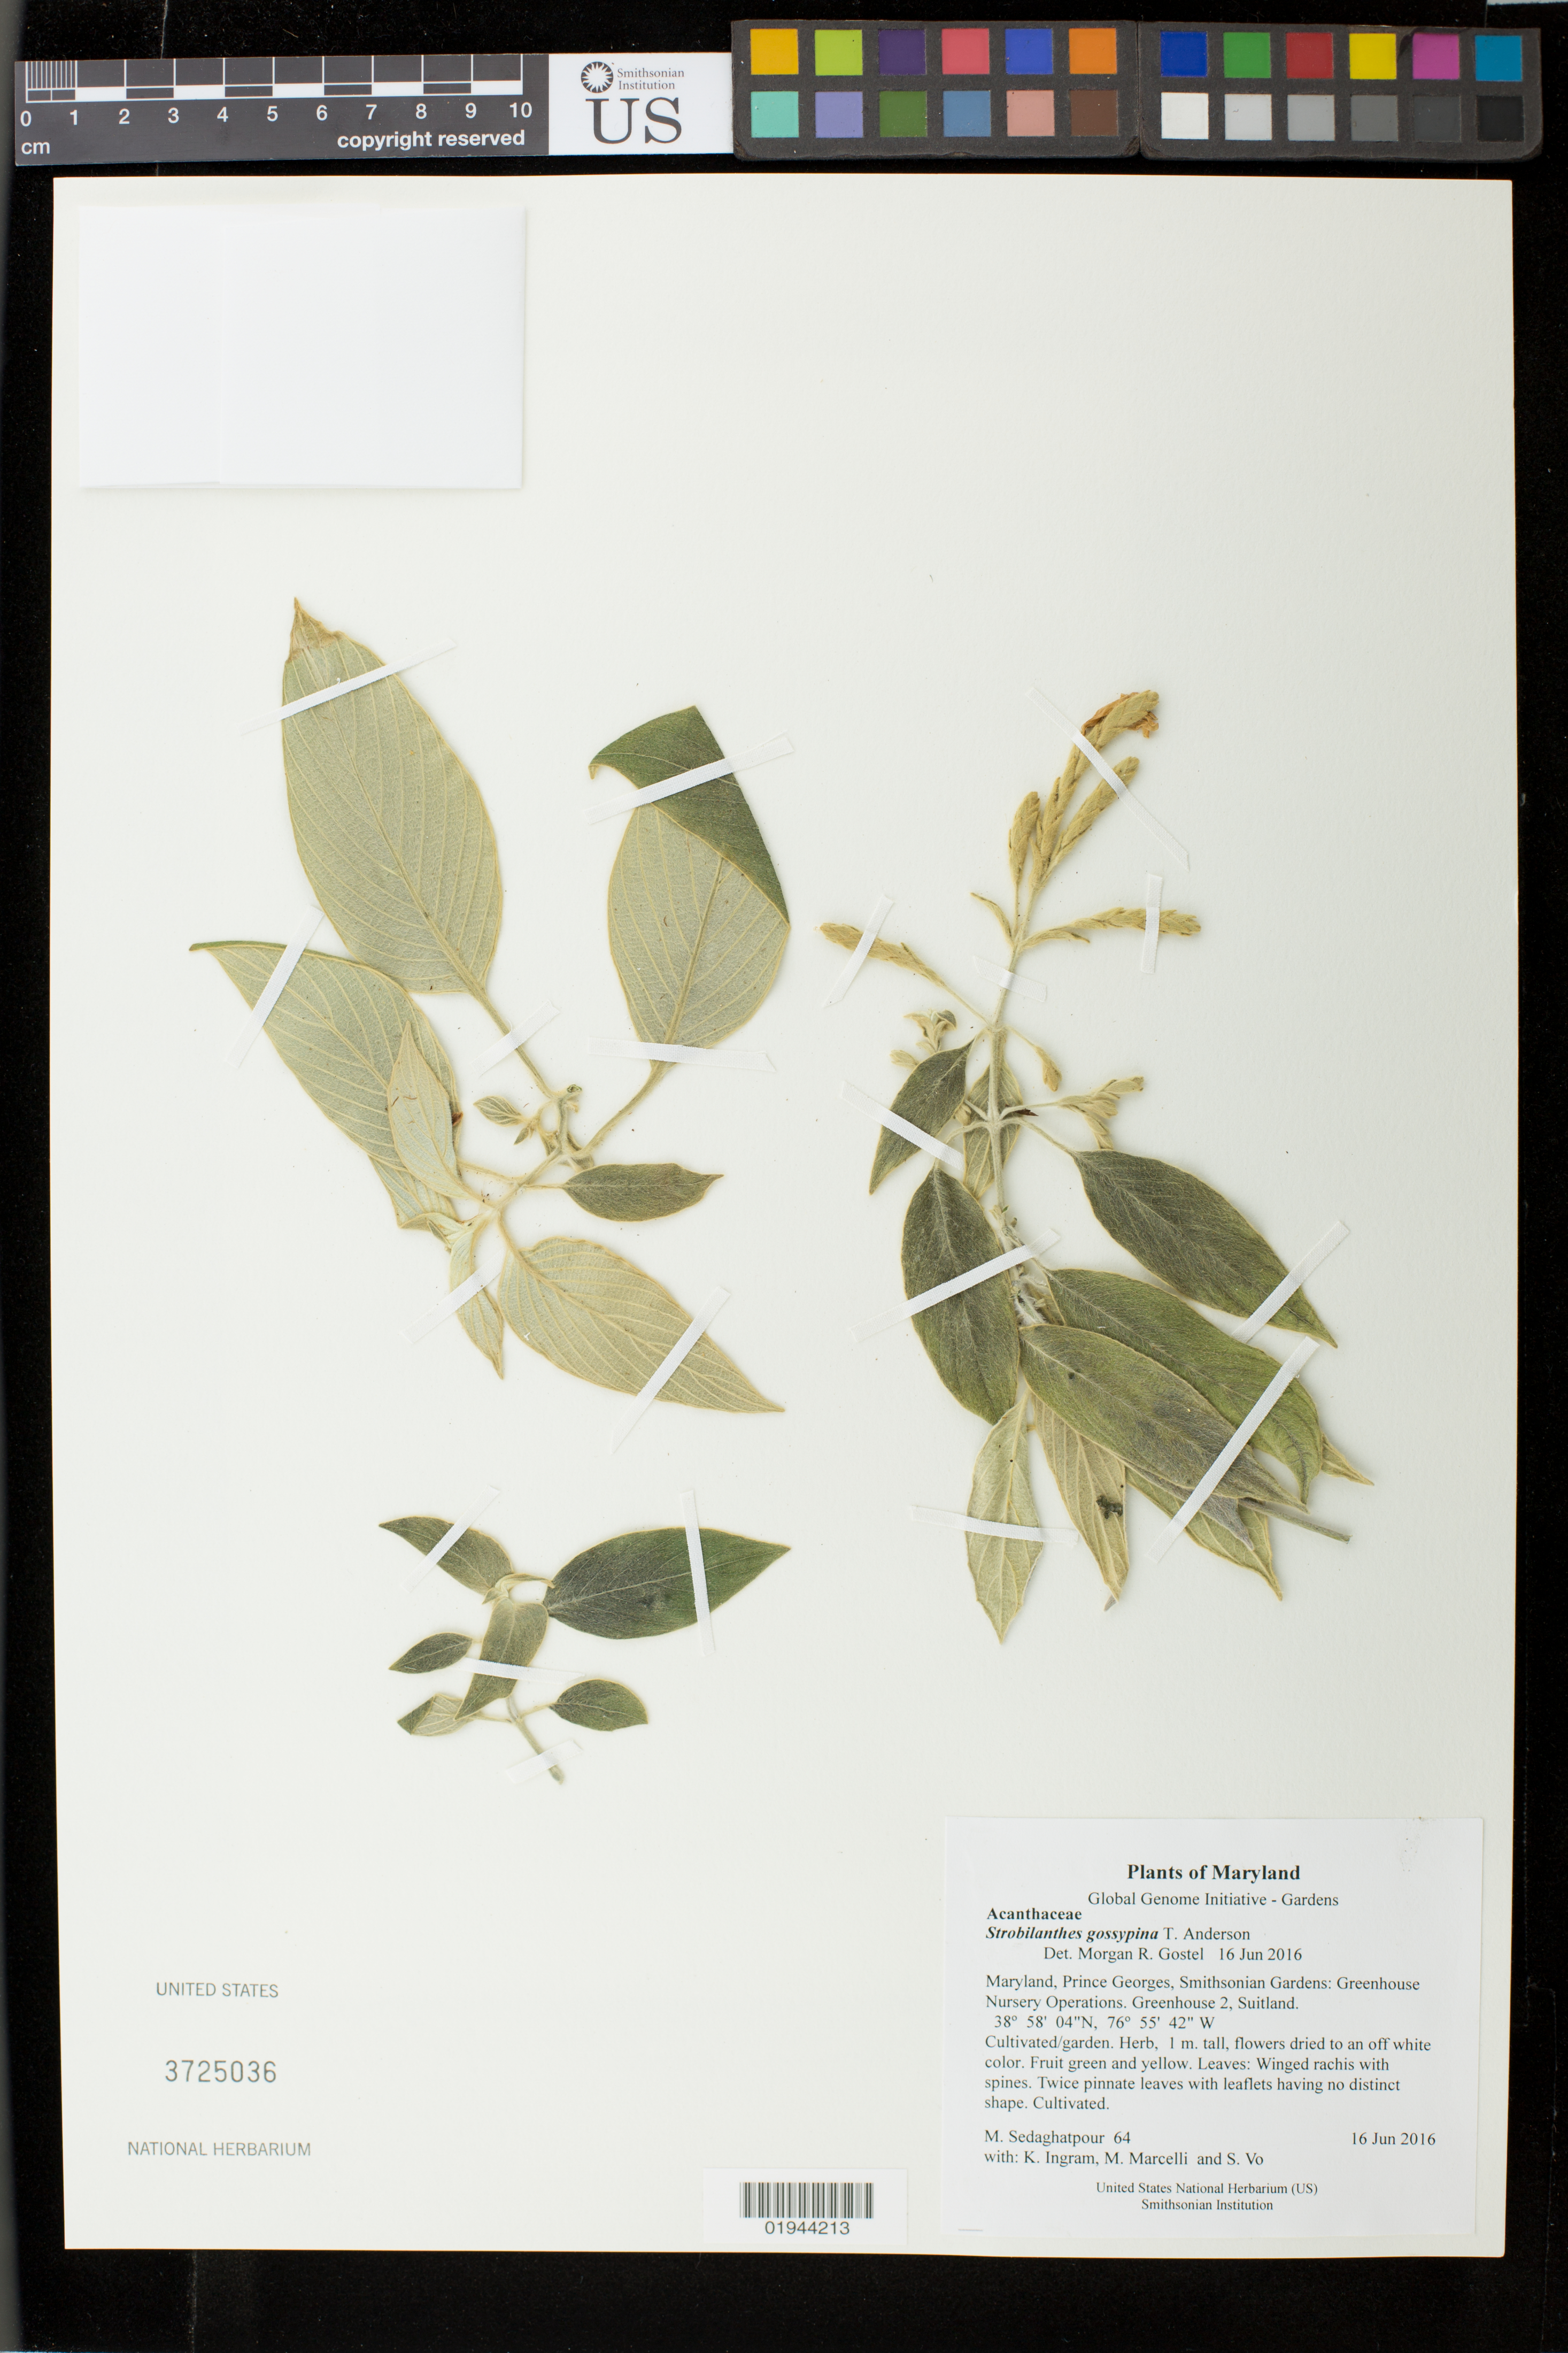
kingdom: Plantae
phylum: Tracheophyta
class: Magnoliopsida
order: Lamiales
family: Acanthaceae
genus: Strobilanthes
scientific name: Strobilanthes gossypina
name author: T. Anderson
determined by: Gostel, Morgan R., (BRIT), Botanical Research Institute of Texas (UNITED STATES)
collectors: M. Sedaghatpour, K. S. Ingram, M. Marcelli & S. Vo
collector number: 64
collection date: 2016-06-16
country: United States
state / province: Maryland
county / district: Prince George's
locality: Smithsonian Gardens: Greenhouse Nursery Operations. Greenhouse 2, Suitland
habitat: Cultivated/garden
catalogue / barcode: US 3725036